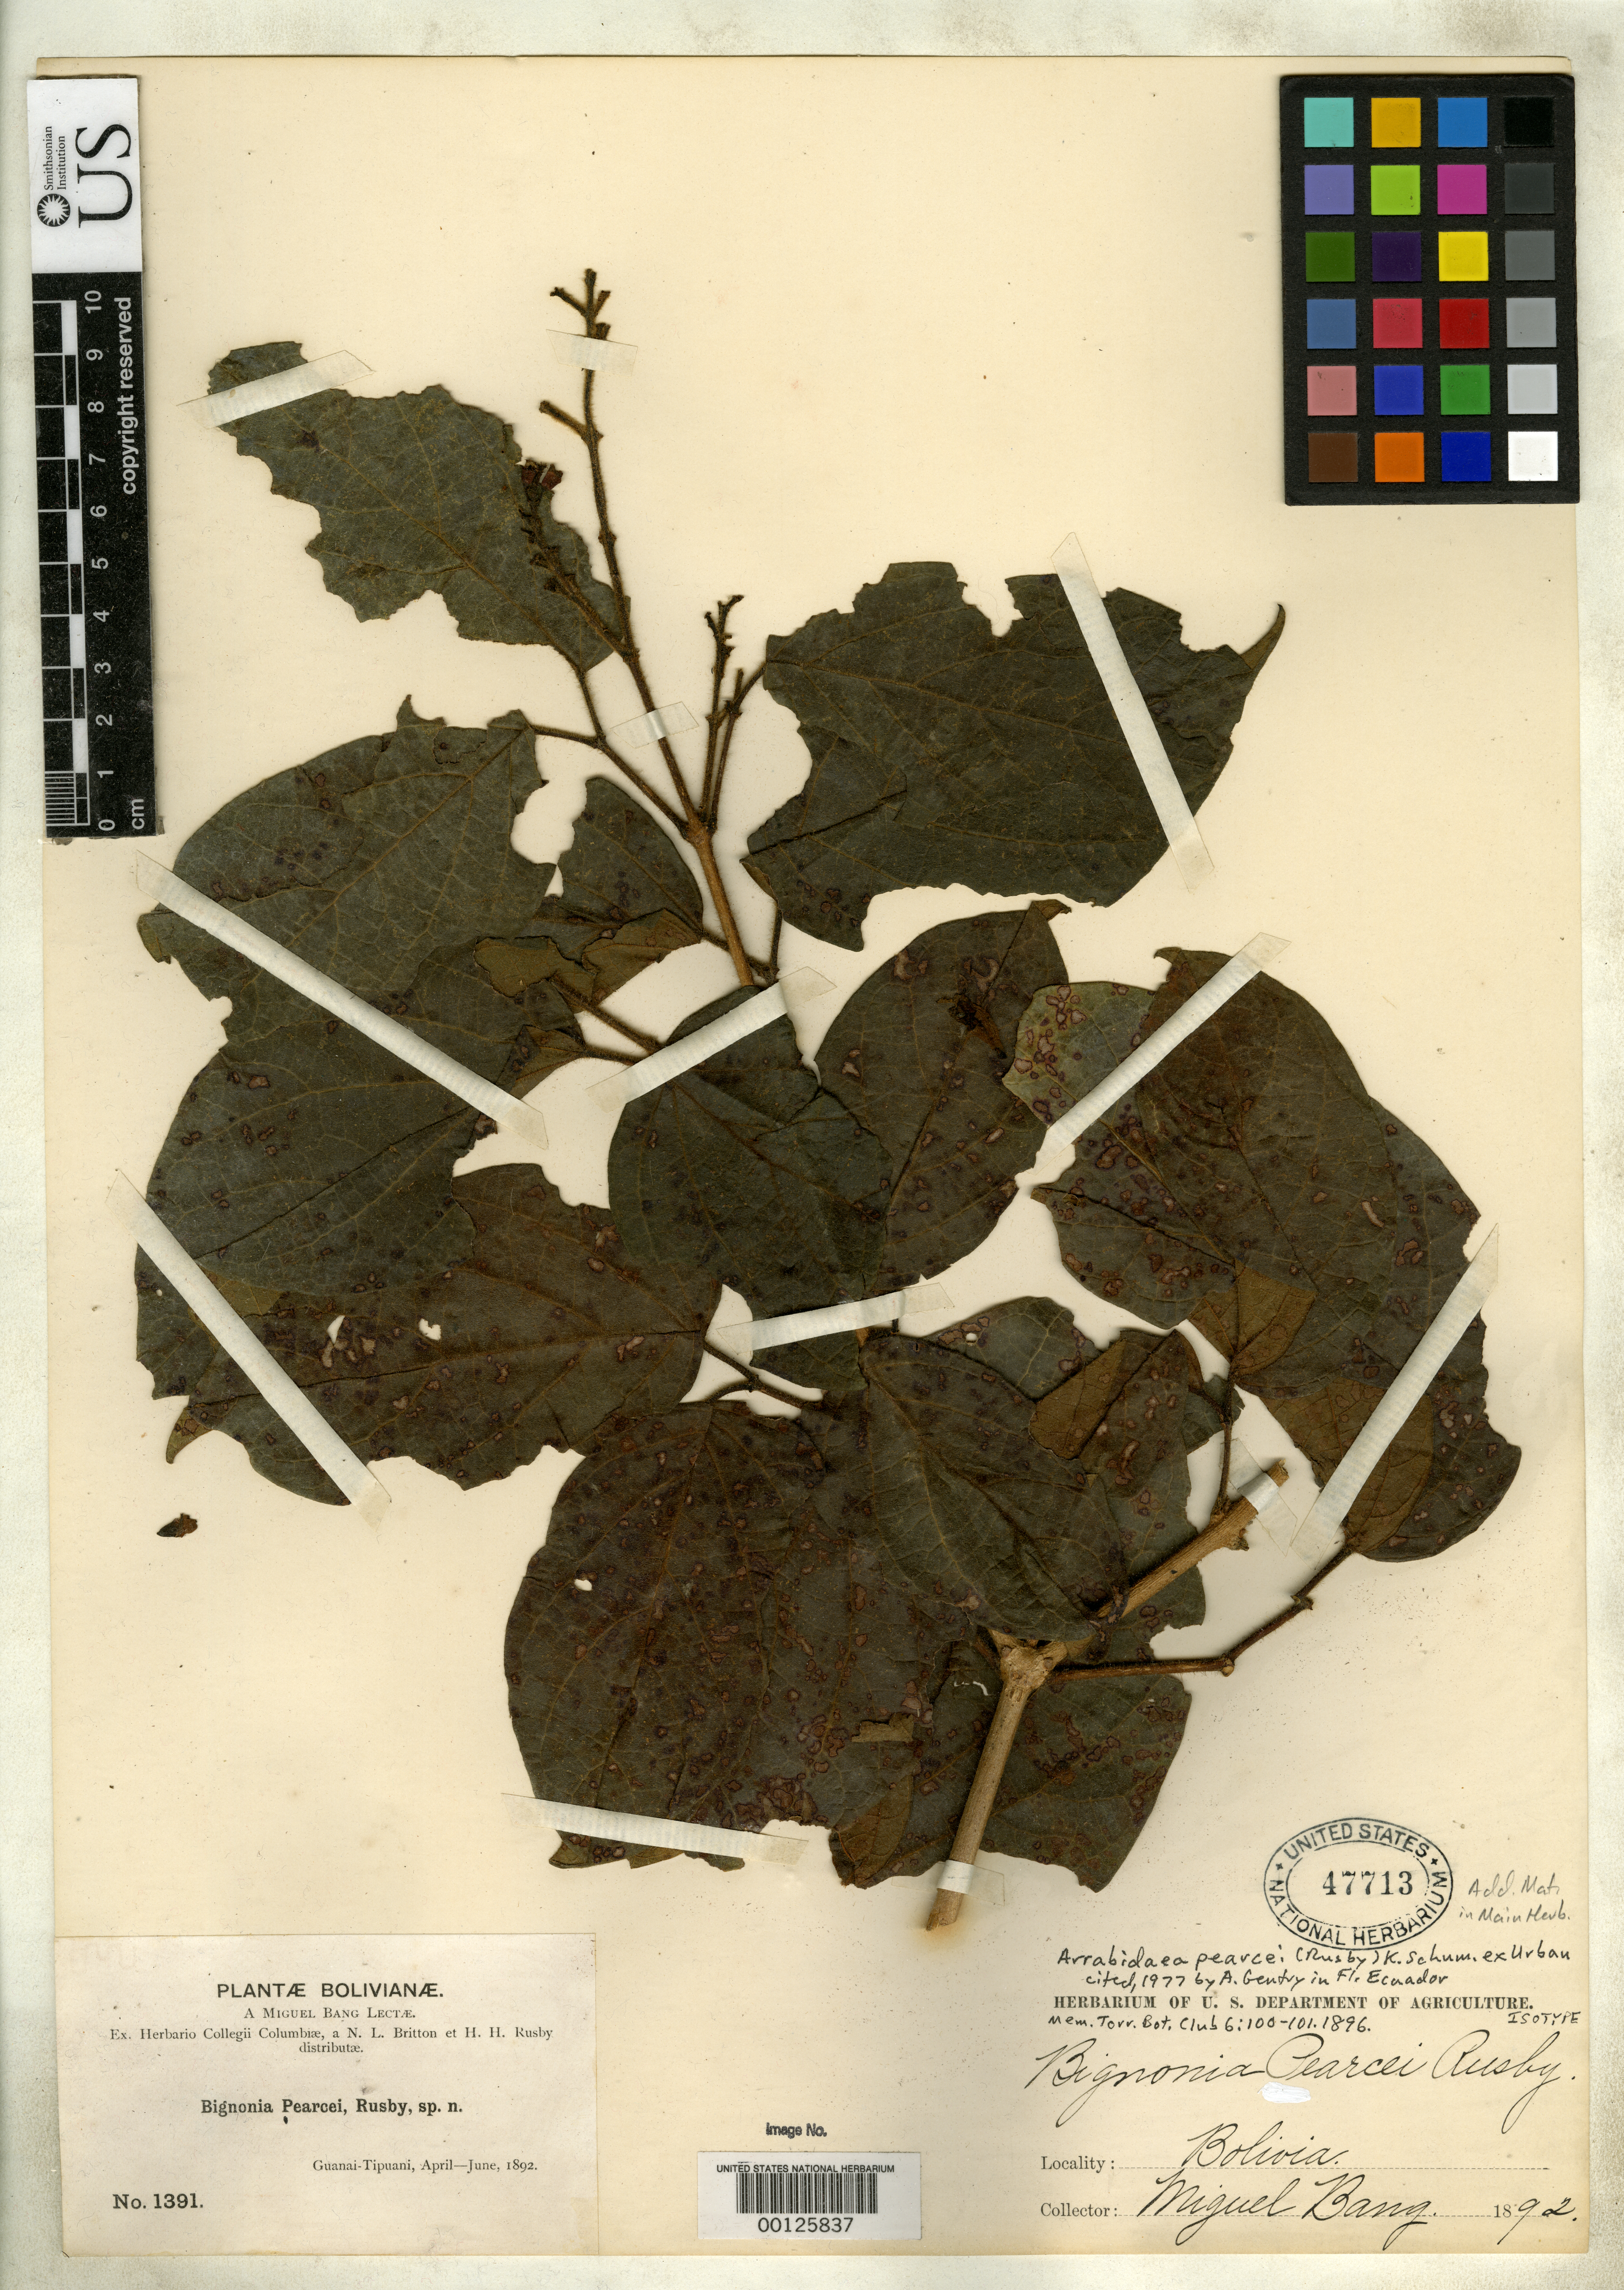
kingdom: Plantae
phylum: Tracheophyta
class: Magnoliopsida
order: Lamiales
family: Bignoniaceae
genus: Bignonia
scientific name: Bignonia pearcei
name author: Rusby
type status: Isotype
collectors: M. Bang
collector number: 1391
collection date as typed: Apr 1892 to -- Jun 1892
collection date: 1892-04/1892-06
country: Bolivia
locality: Guanai - Tipuani.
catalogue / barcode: US 47713